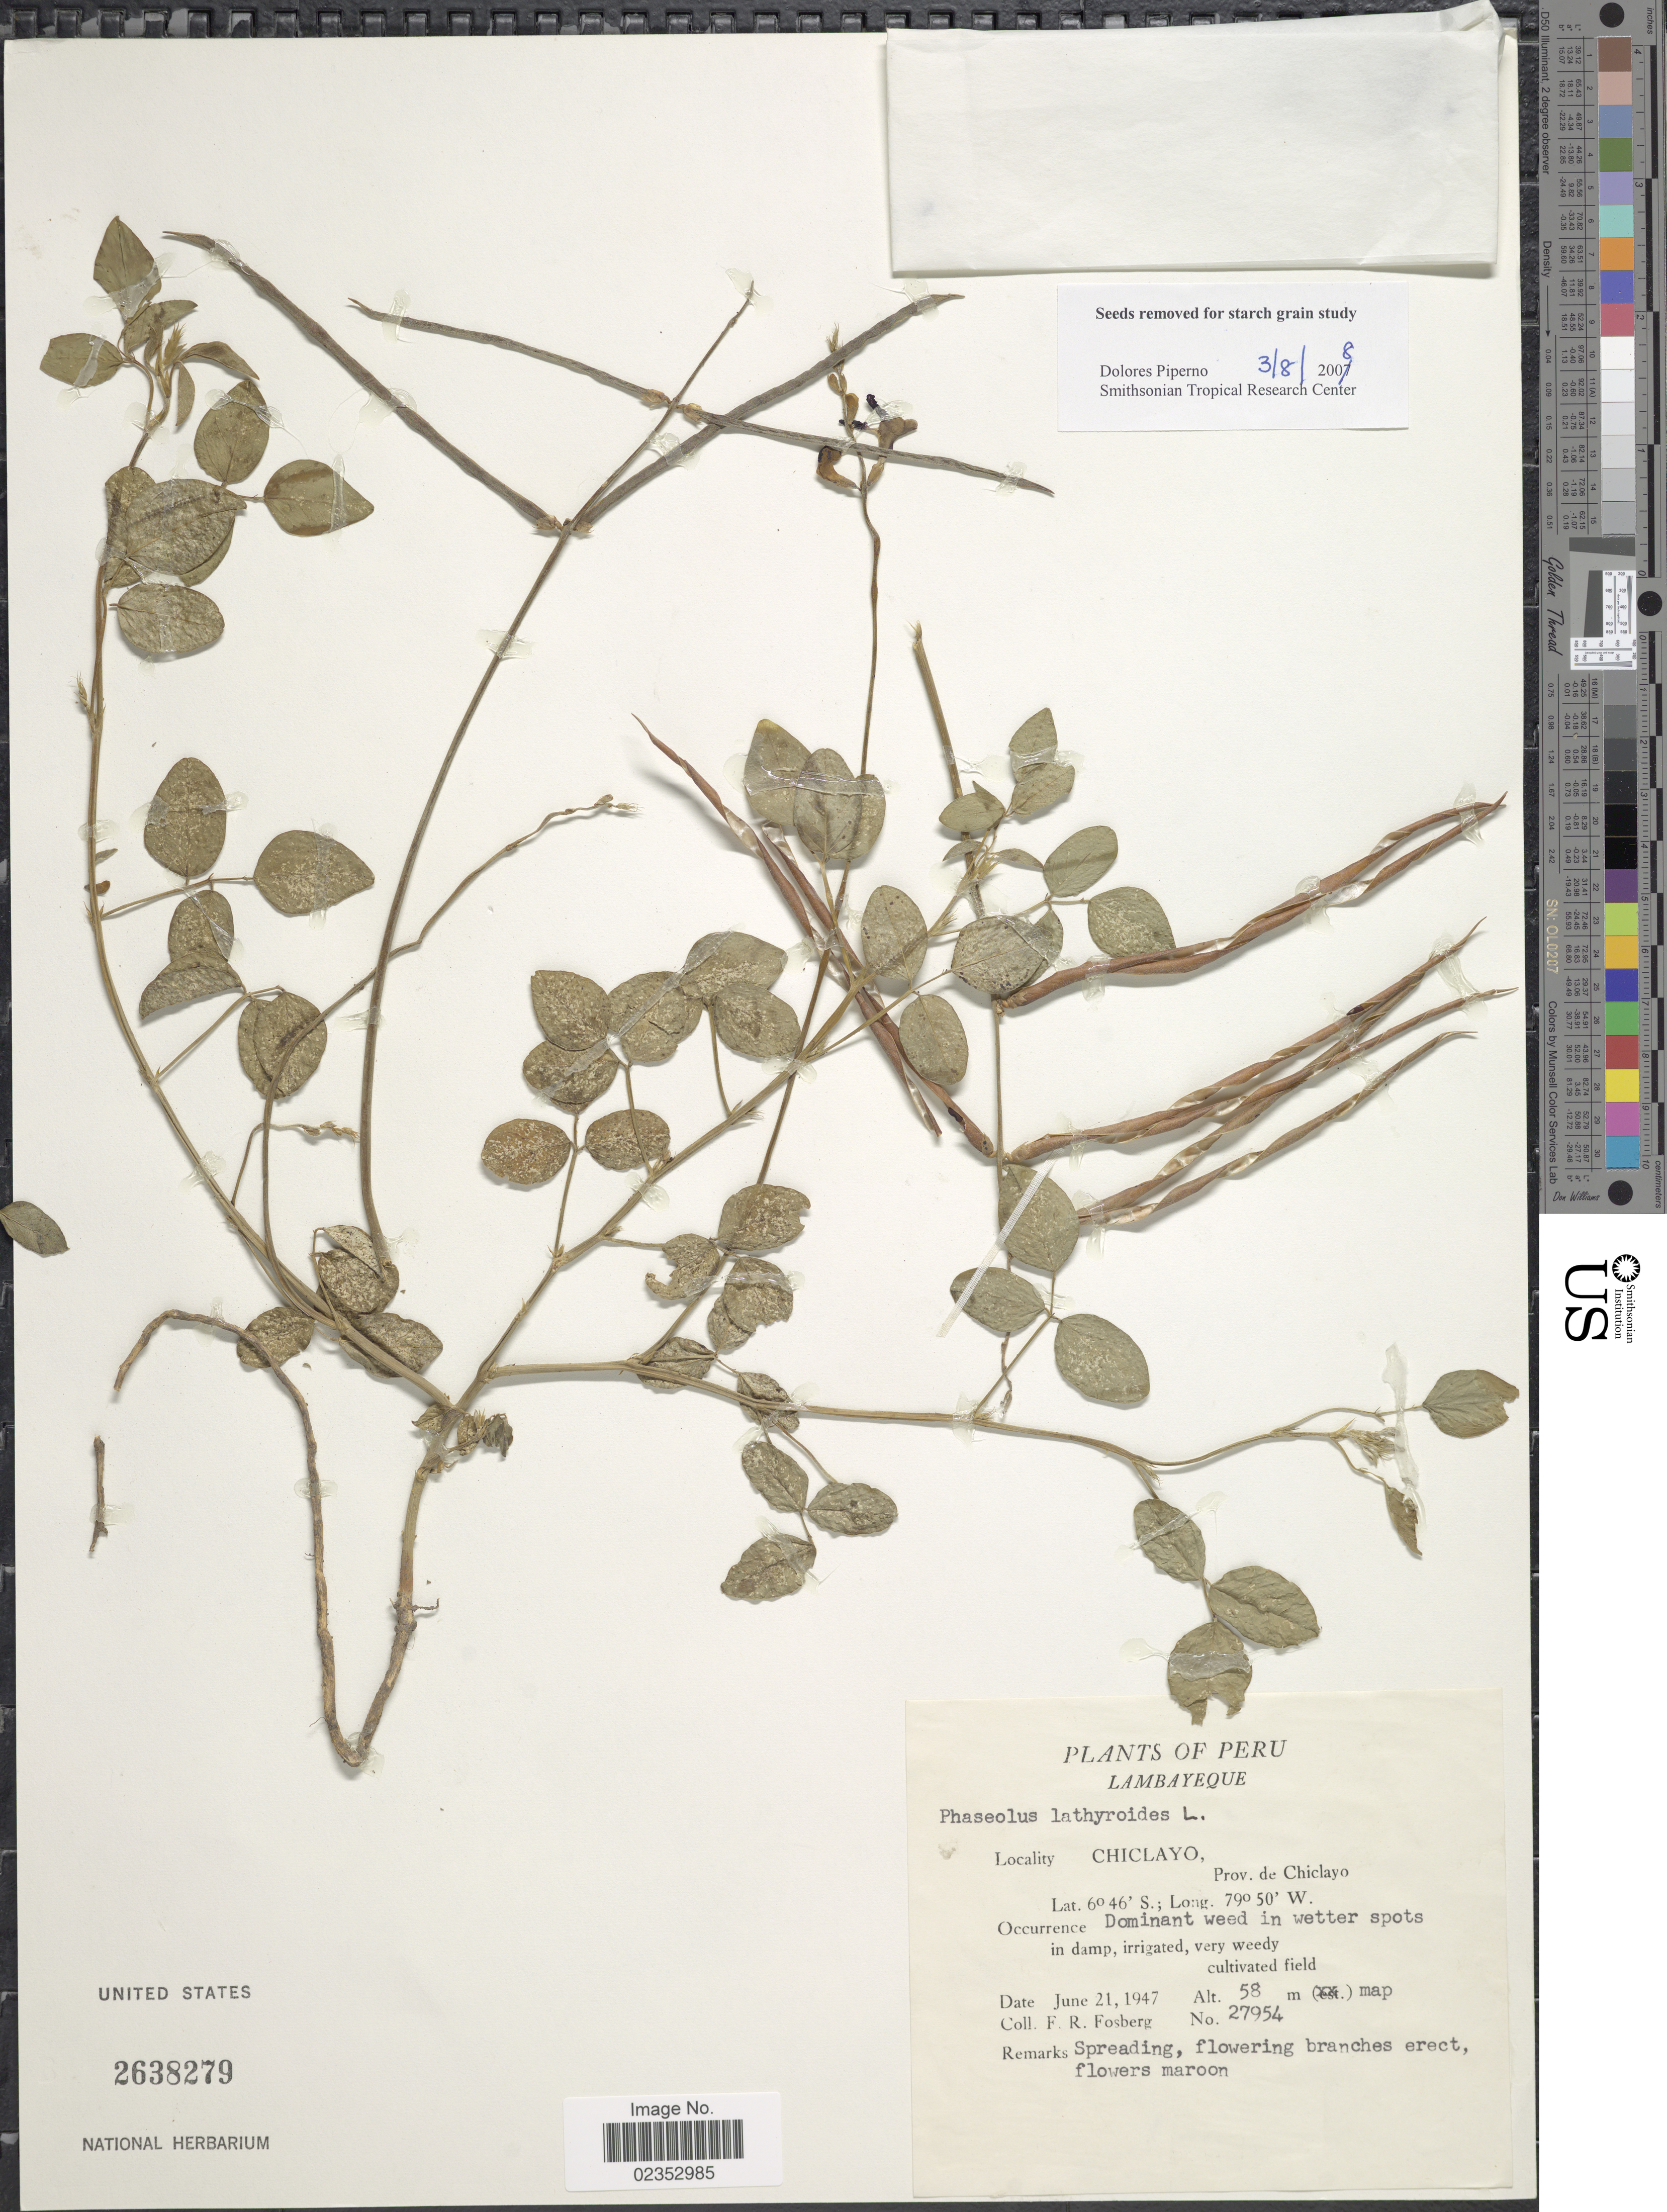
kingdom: Plantae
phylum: Tracheophyta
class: Magnoliopsida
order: Fabales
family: Fabaceae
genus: Phaseolus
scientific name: Phaseolus lathyroides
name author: L.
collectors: F. R. Fosberg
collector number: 27954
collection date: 1947-06-21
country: Peru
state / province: Lambayeque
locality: Chiclayo, Prov. de Chiclayo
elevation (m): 58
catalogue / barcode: US 2638279